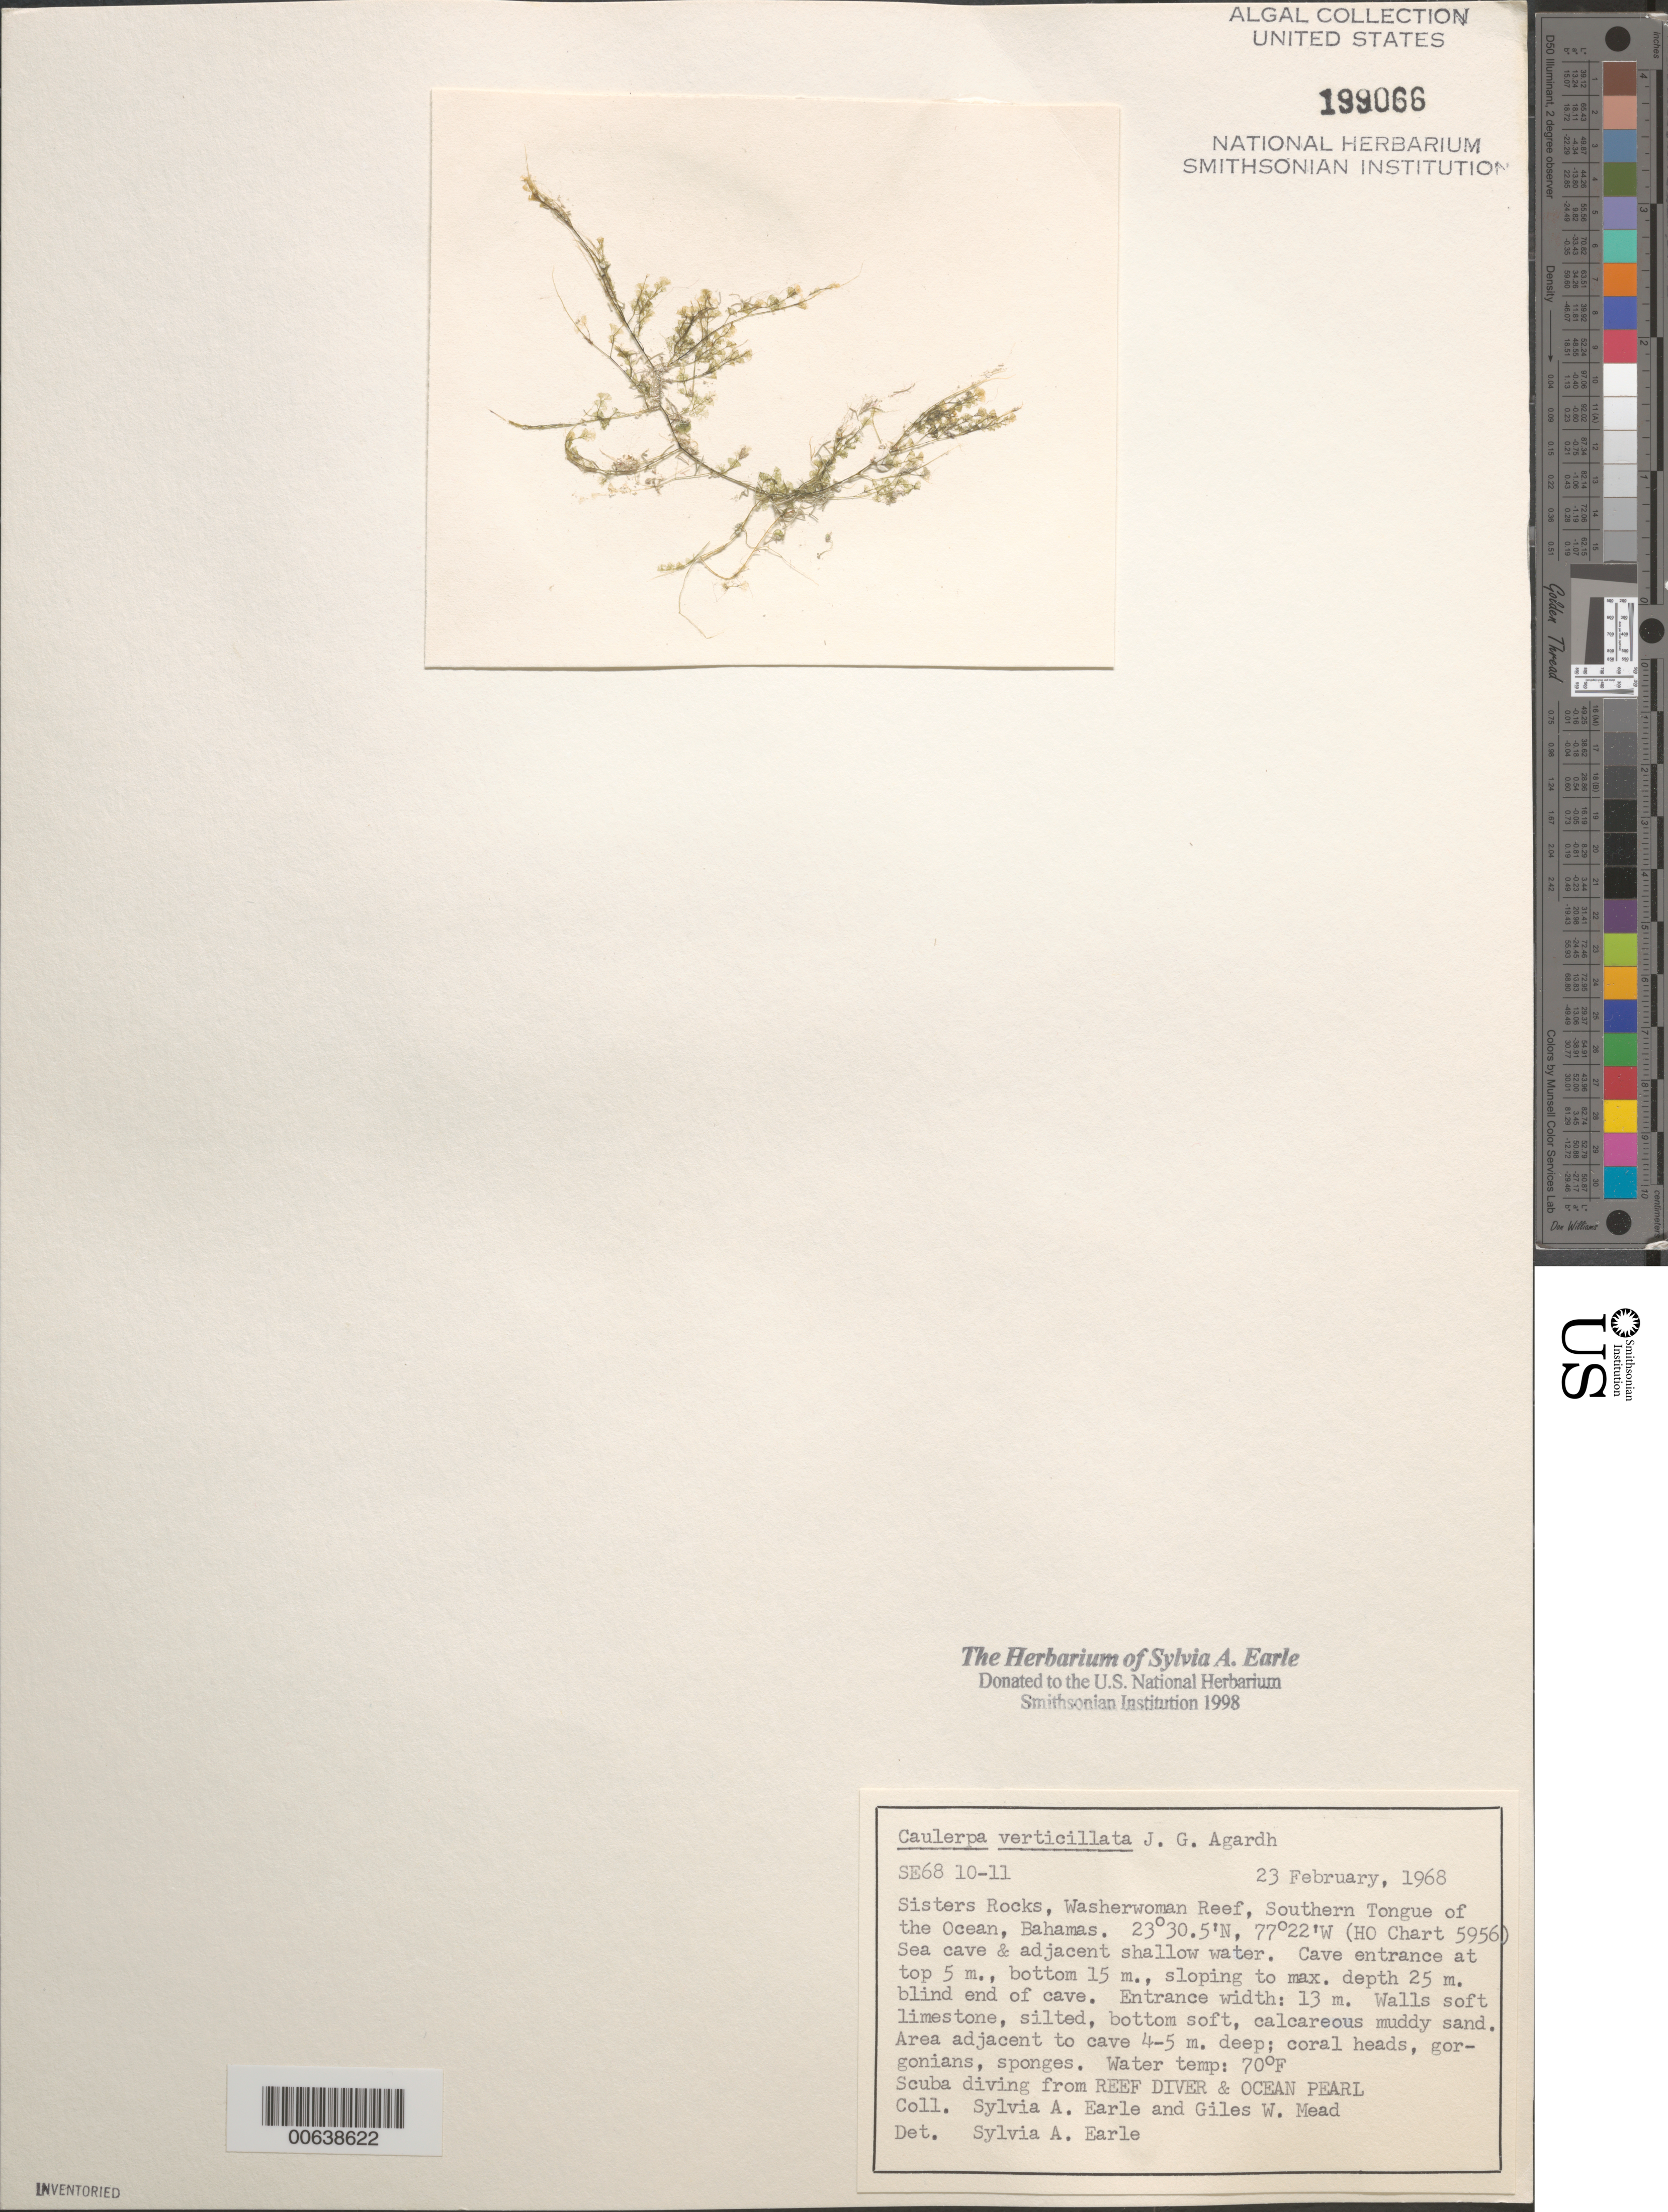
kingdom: Plantae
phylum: Chlorophyta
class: Ulvophyceae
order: Bryopsidales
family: Caulerpaceae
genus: Caulerpa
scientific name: Caulerpa verticillata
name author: J. Agardh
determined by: Earle, S. A.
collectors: S. A. Earle & G. W. Mead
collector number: SE 6810-11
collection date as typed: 23 Feb 1968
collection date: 1968-02-23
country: Bahamas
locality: Sisters Rocks, Washerwoman Reef, Southern Tongue of the Ocean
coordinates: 23 39.5' N, 77 22' W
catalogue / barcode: US 199066